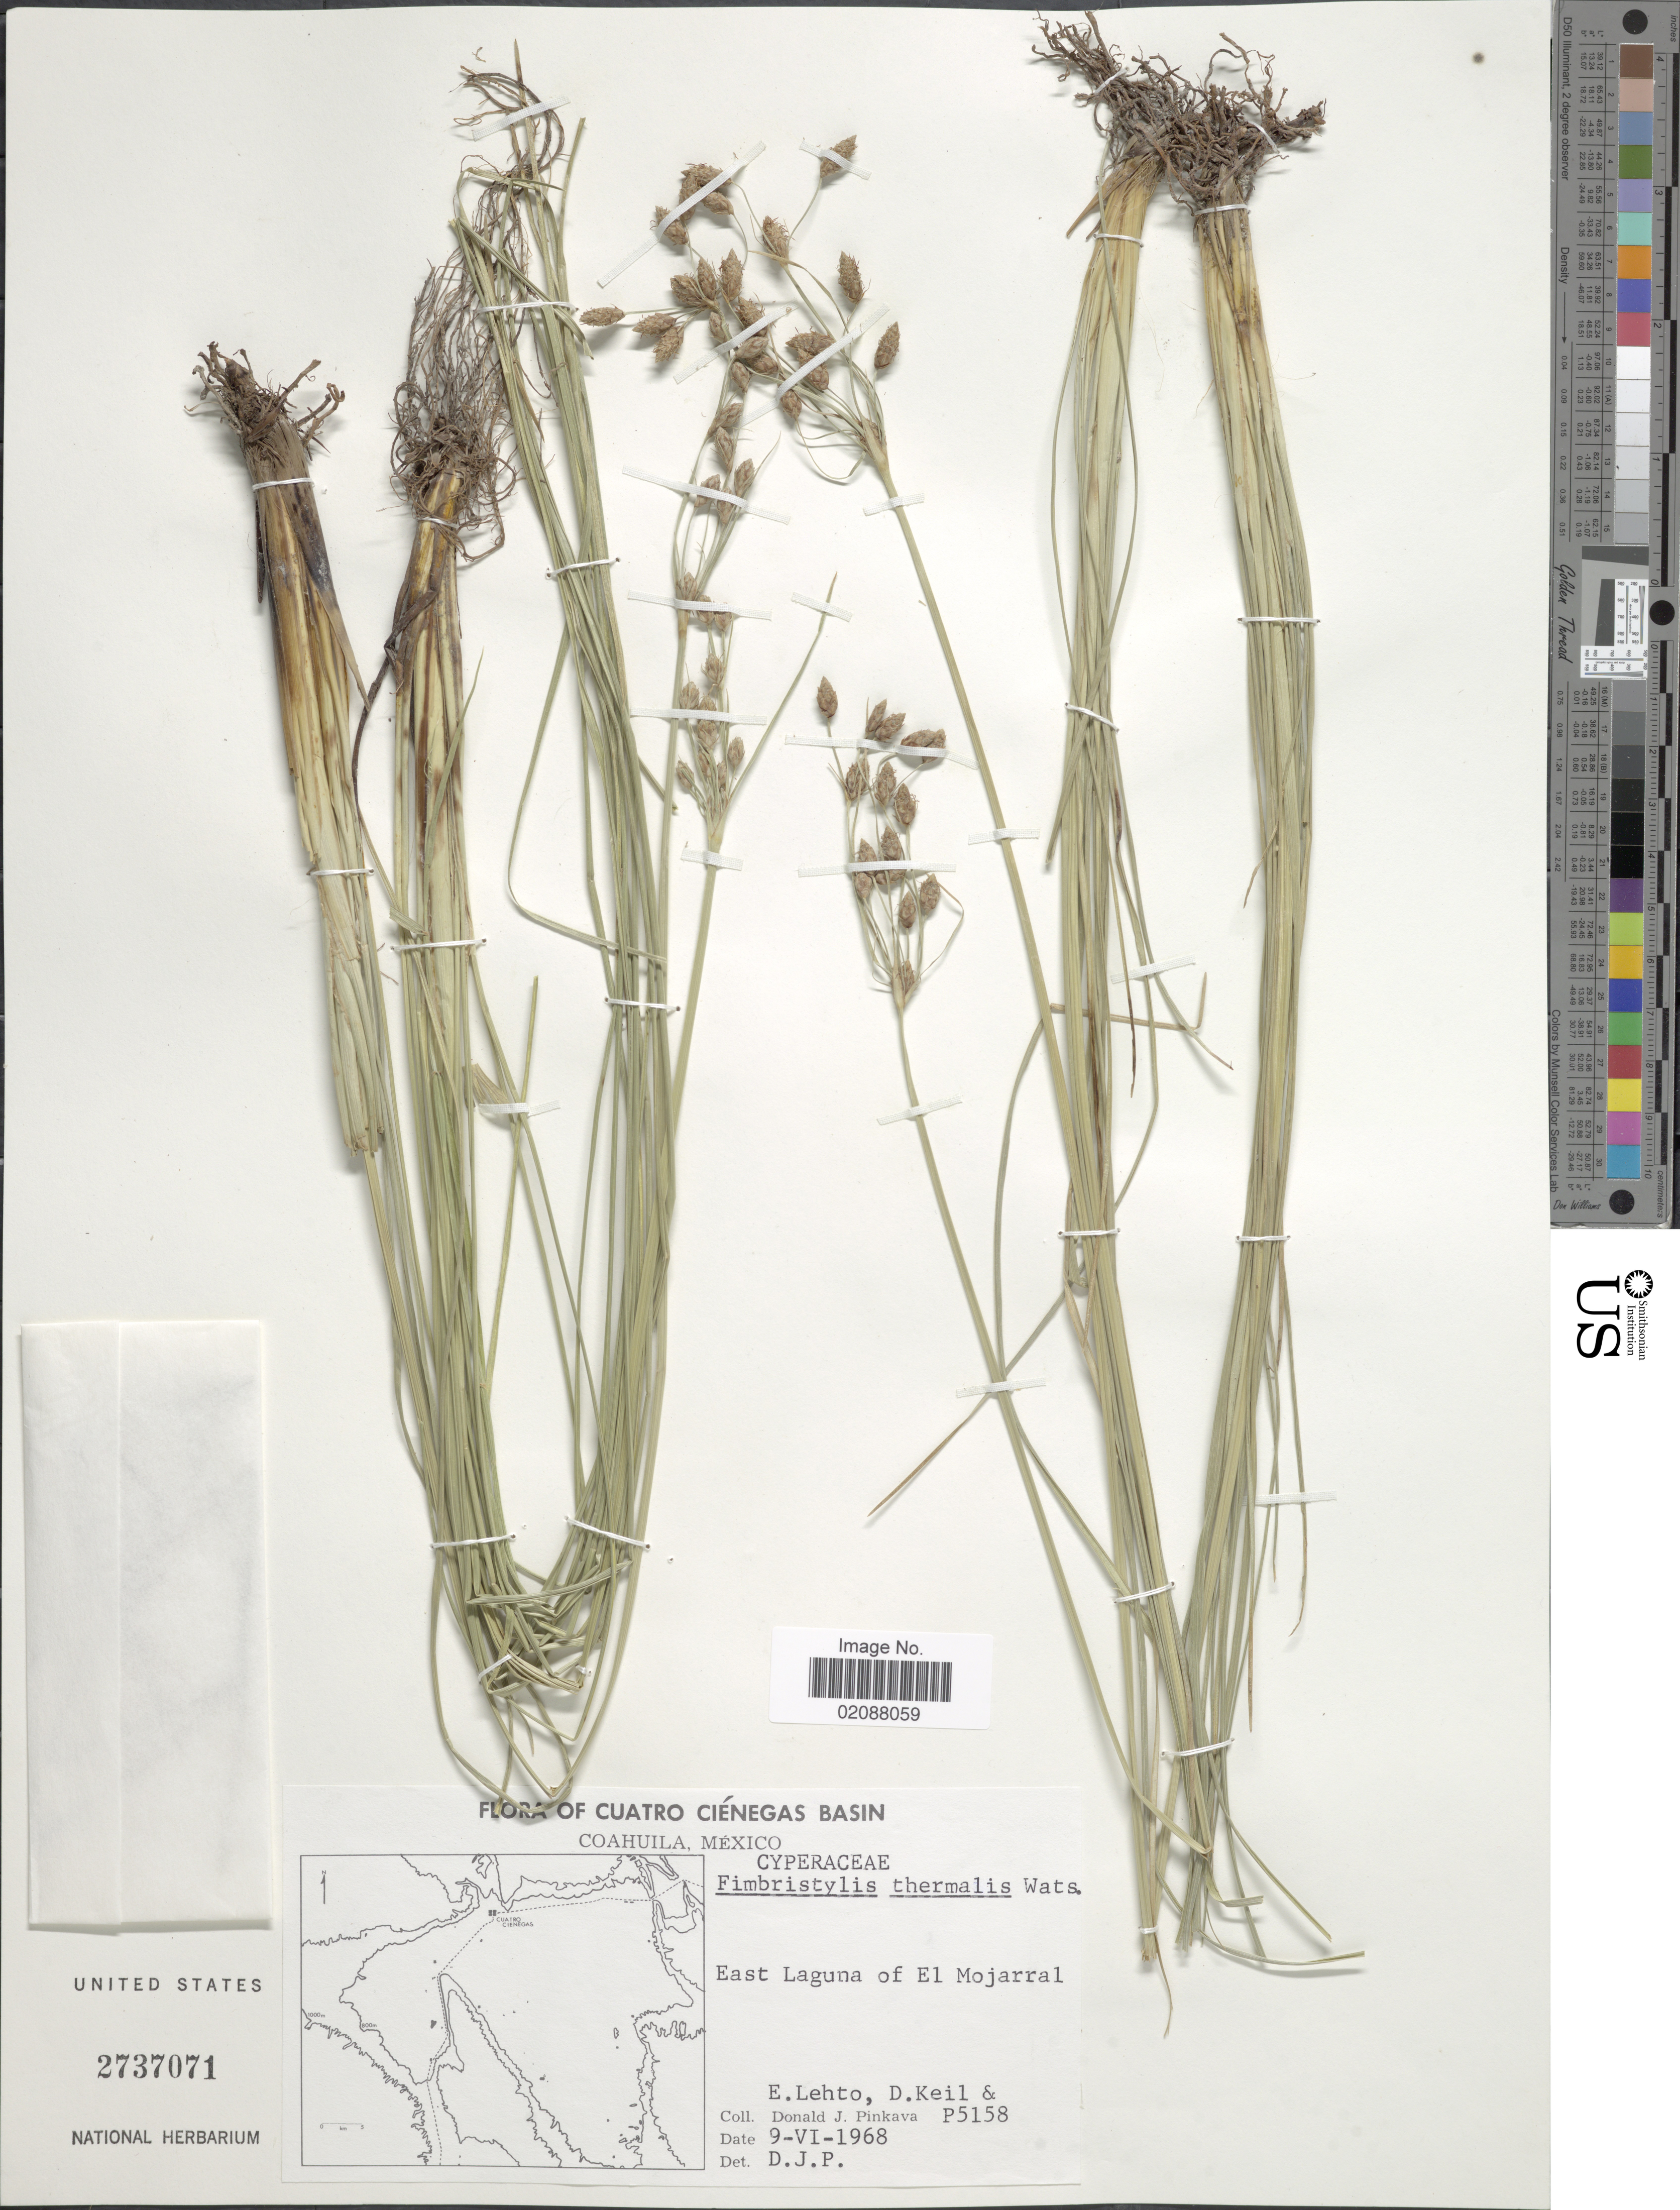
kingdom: Plantae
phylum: Tracheophyta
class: Liliopsida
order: Poales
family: Cyperaceae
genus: Fimbristylis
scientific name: Fimbristylis thermalis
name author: S. Watson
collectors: E. Lehto, D. J. Keil & D. J. Pinkava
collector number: P5158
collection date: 1968-06-09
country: Mexico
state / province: Coahuila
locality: Cuatro Cienegas Basin, East Laguna of El Mojarral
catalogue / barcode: US 2737071